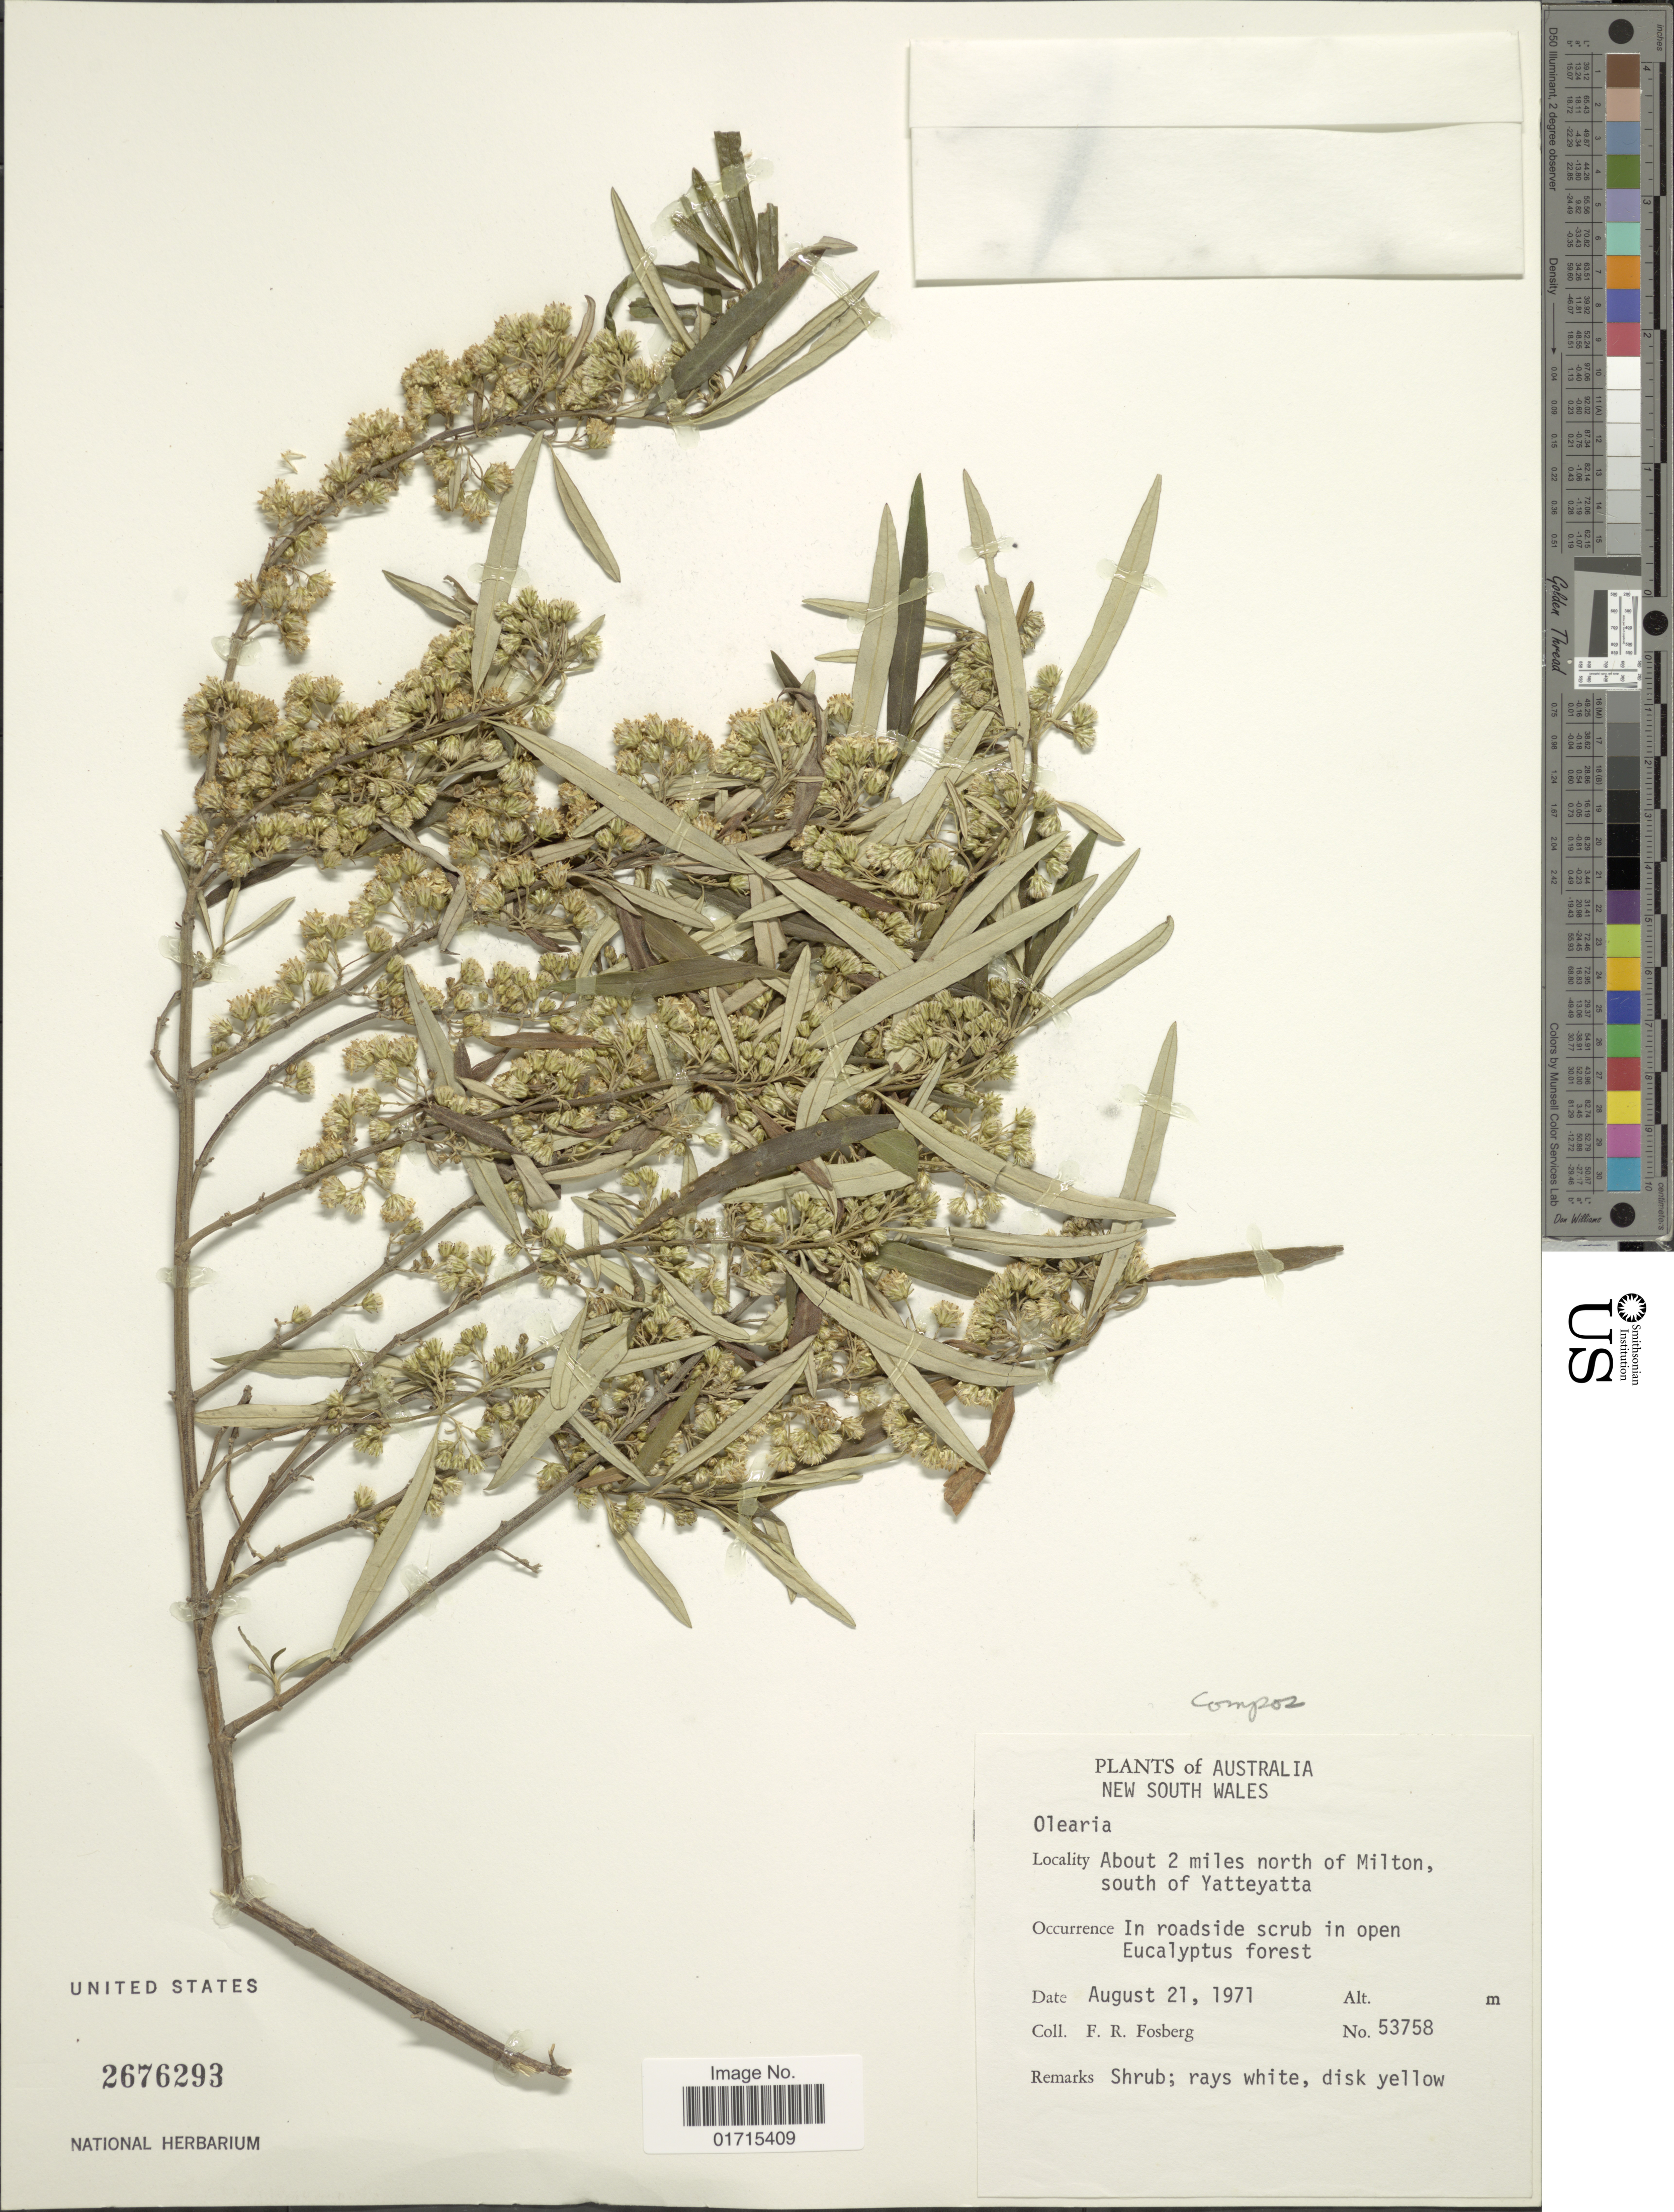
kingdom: Plantae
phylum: Tracheophyta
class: Magnoliopsida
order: Asterales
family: Asteraceae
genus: Olearia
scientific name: Olearia sp.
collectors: F. R. Fosberg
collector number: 53758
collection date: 1971-08-21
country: Australia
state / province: New South Wales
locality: About 2 miles north of Milton, south of Yatteyatta.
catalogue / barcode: US 2676293